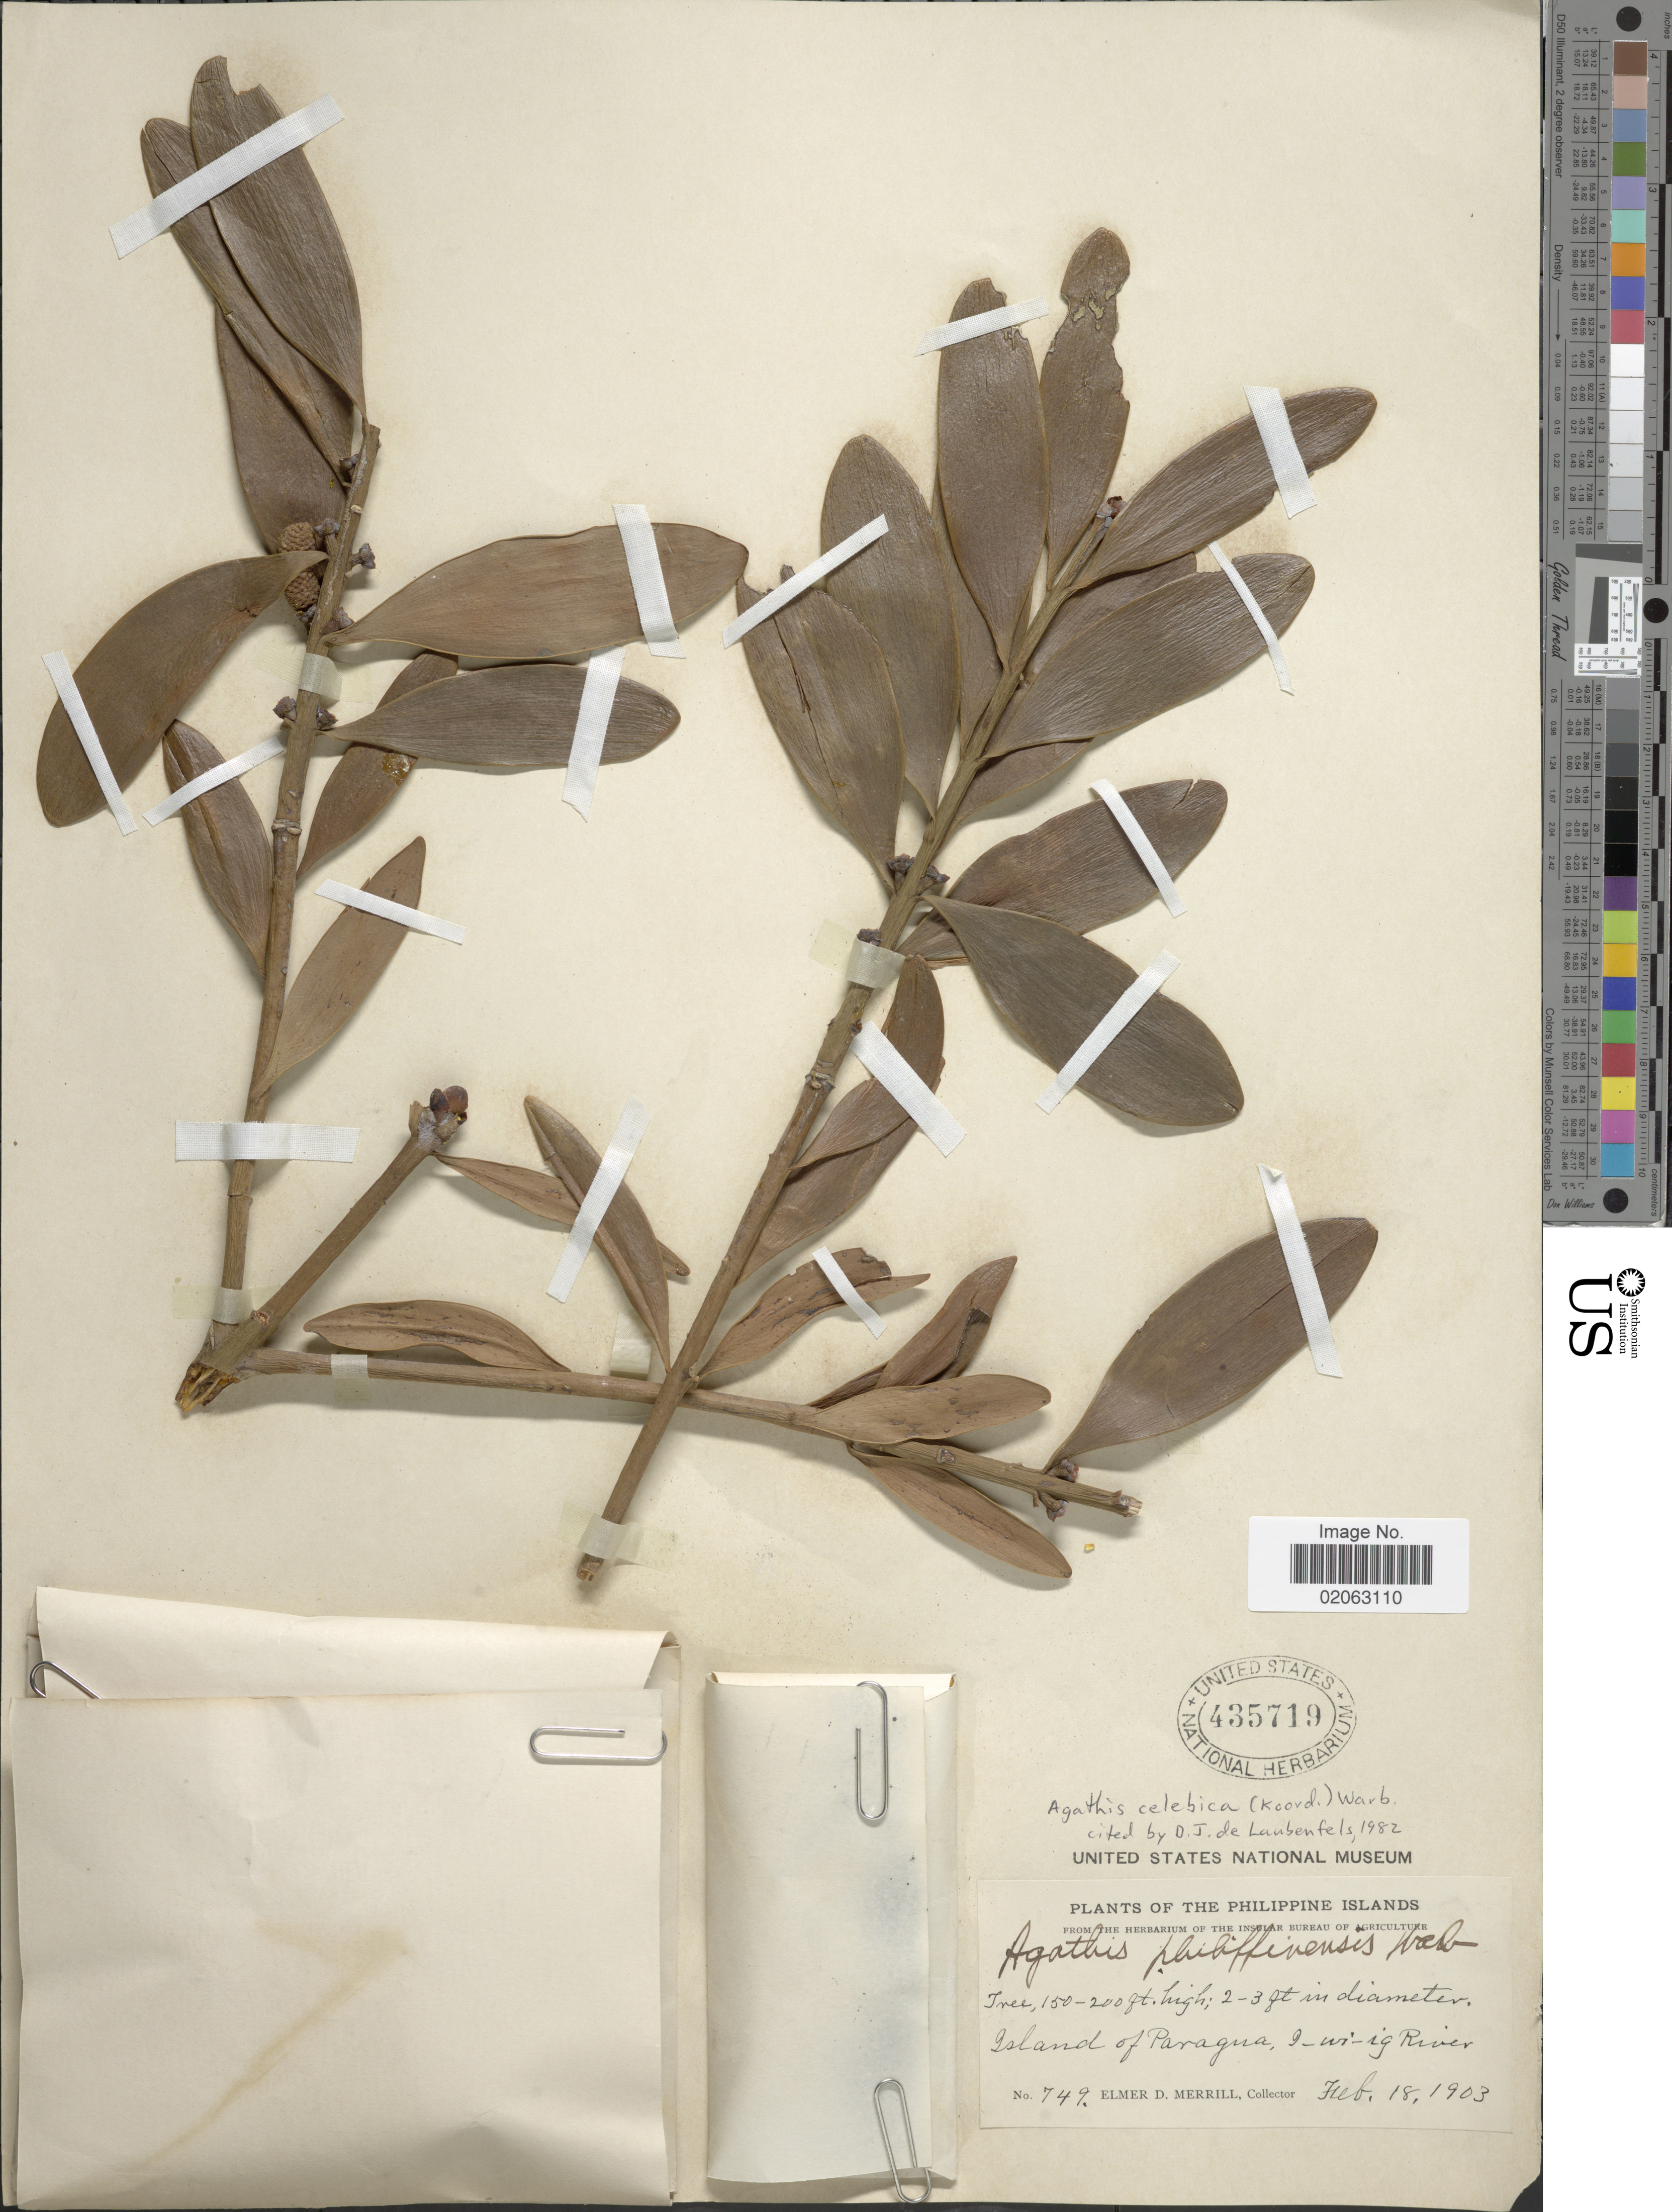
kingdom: Plantae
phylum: Tracheophyta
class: Pinopsida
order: Pinales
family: Araucariaceae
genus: Agathis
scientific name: Agathis philippinensis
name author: Warb.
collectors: E. D. Merrill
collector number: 749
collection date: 1903-02-18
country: Philippines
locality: Island of Paragua, I-wi-ig River.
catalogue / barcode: US 435719